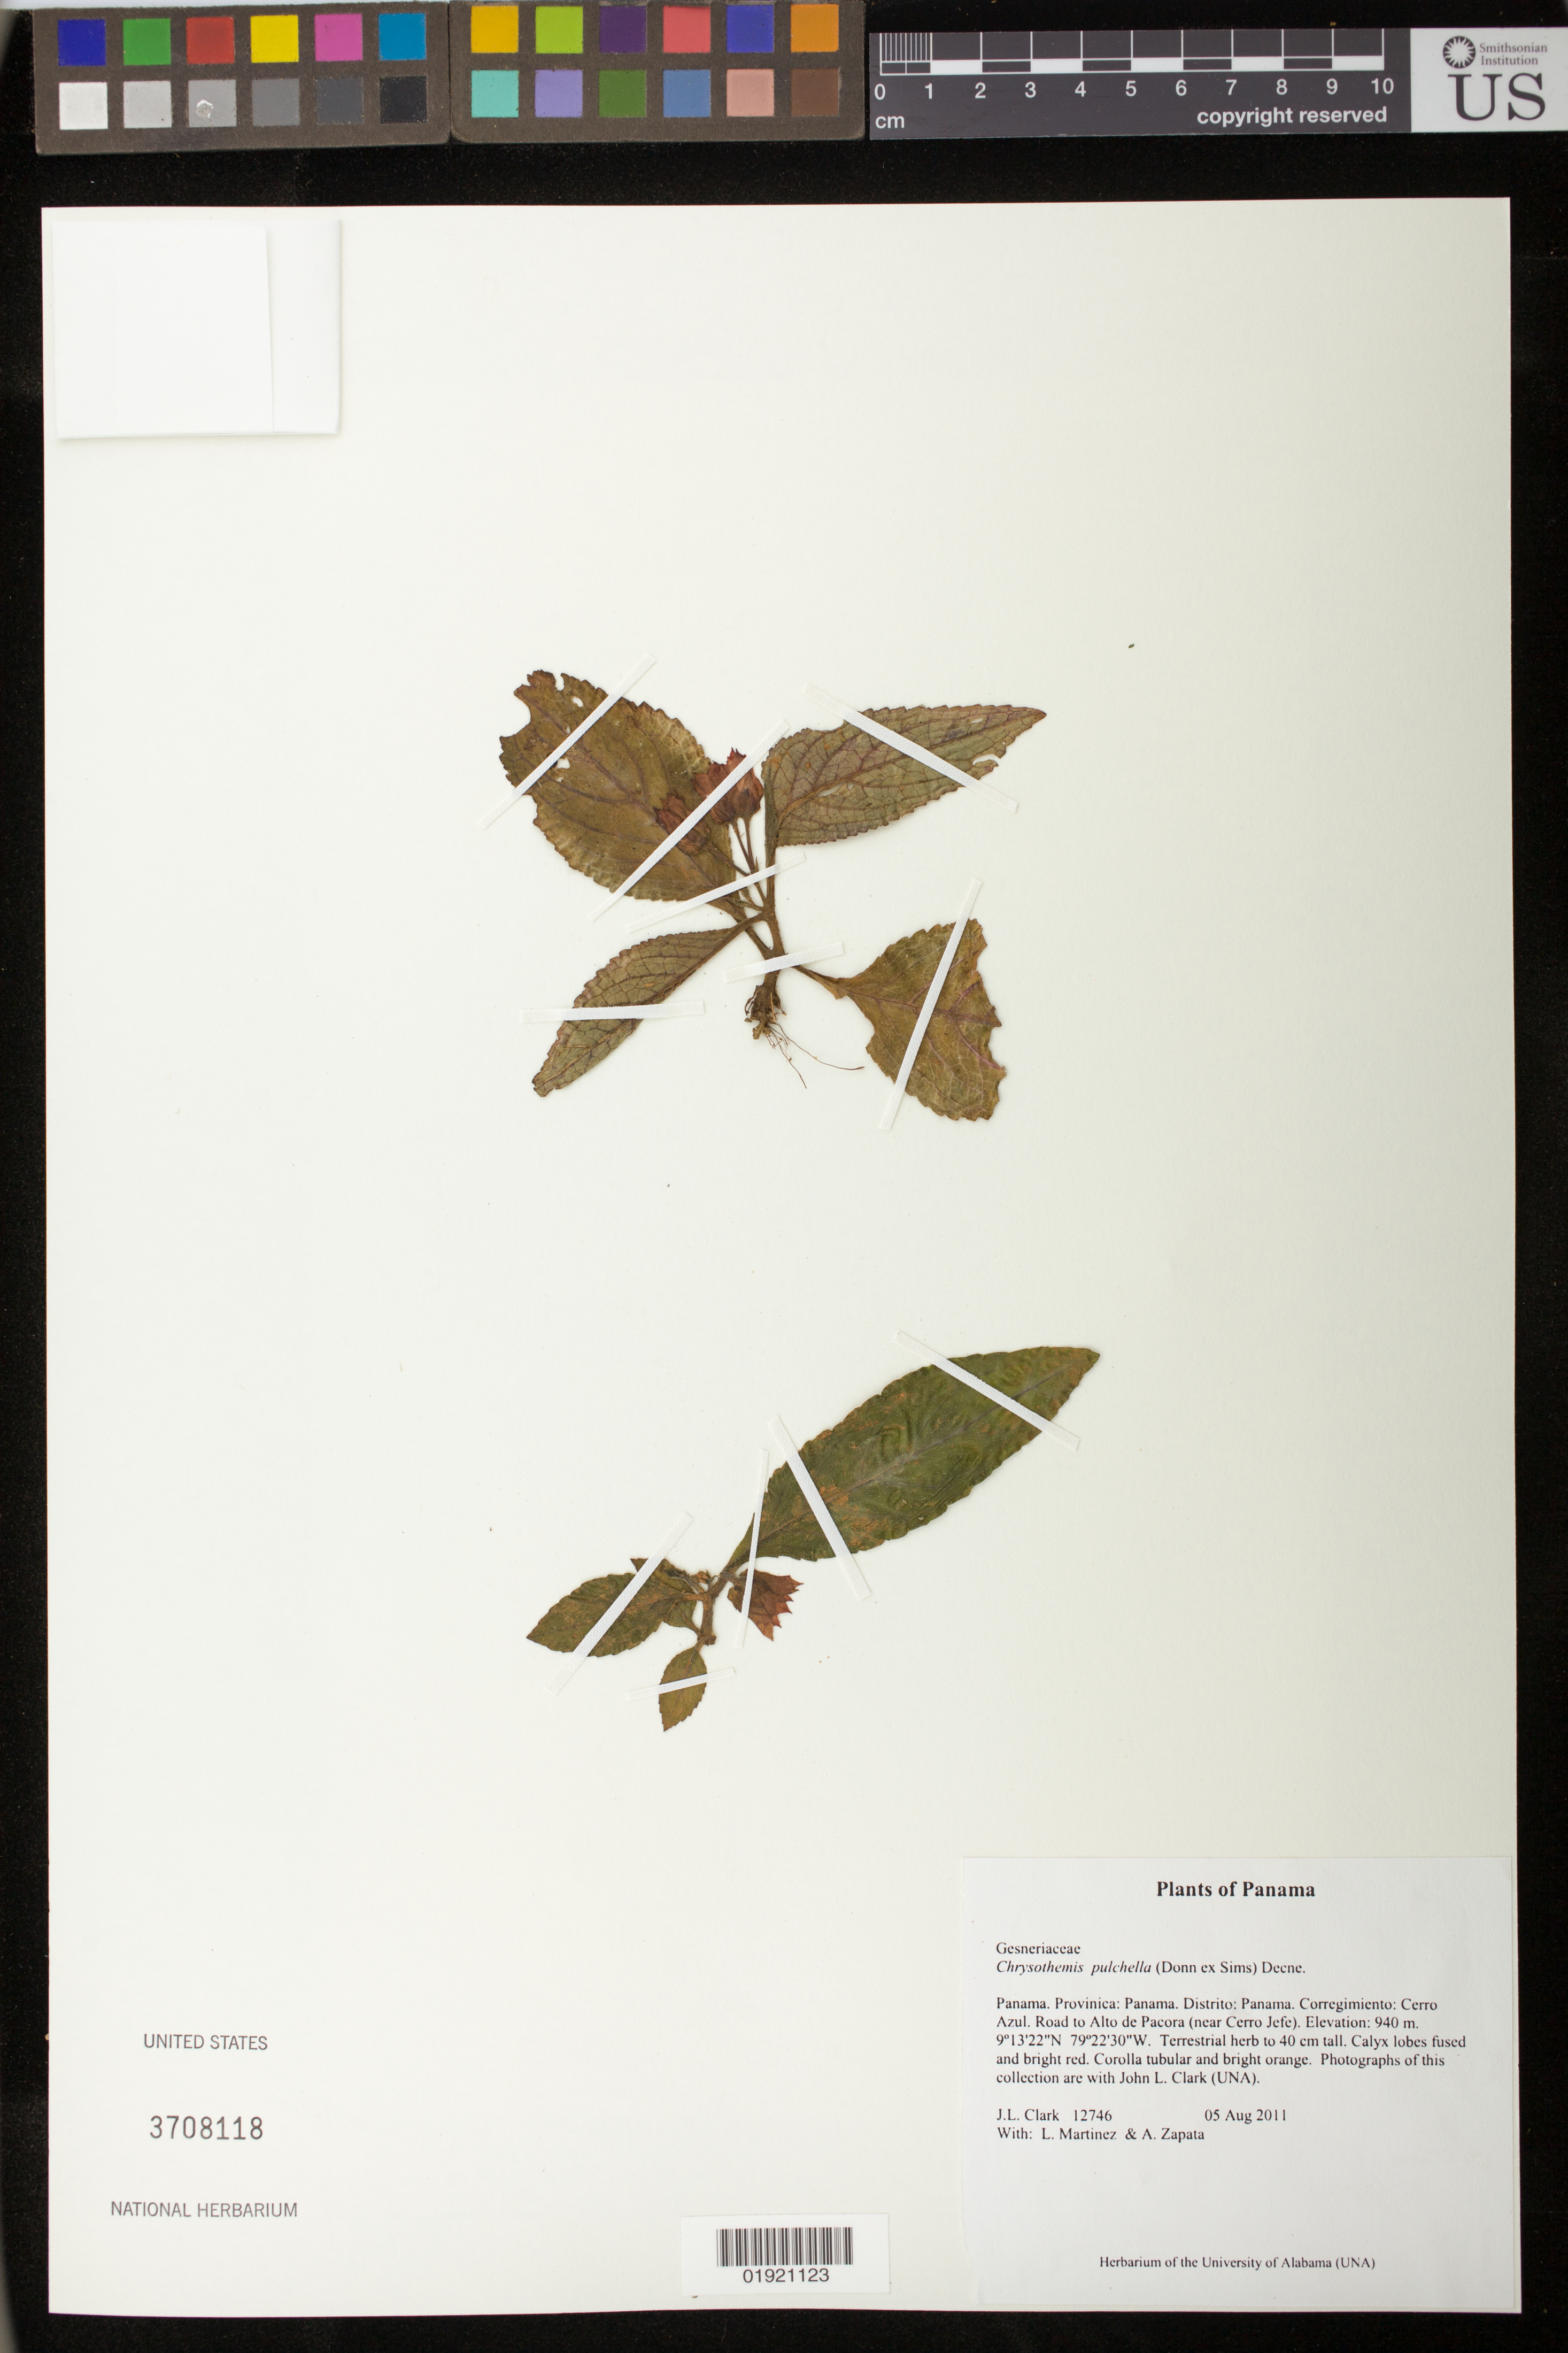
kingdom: Plantae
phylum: Tracheophyta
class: Magnoliopsida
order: Lamiales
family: Gesneriaceae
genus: Chrysothemis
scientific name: Chrysothemis pulchella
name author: (Donn ex Sims) Decne.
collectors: J. L. Clark, L. Martinez & A. Zapata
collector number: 12746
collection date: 2011-08-05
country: Panama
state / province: Panamá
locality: Distrito:Panama. Corregimiento: Cerro Azul. Road to Alto de Pacora (near Cerro Jefe).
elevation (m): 940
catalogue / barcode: US 3708118